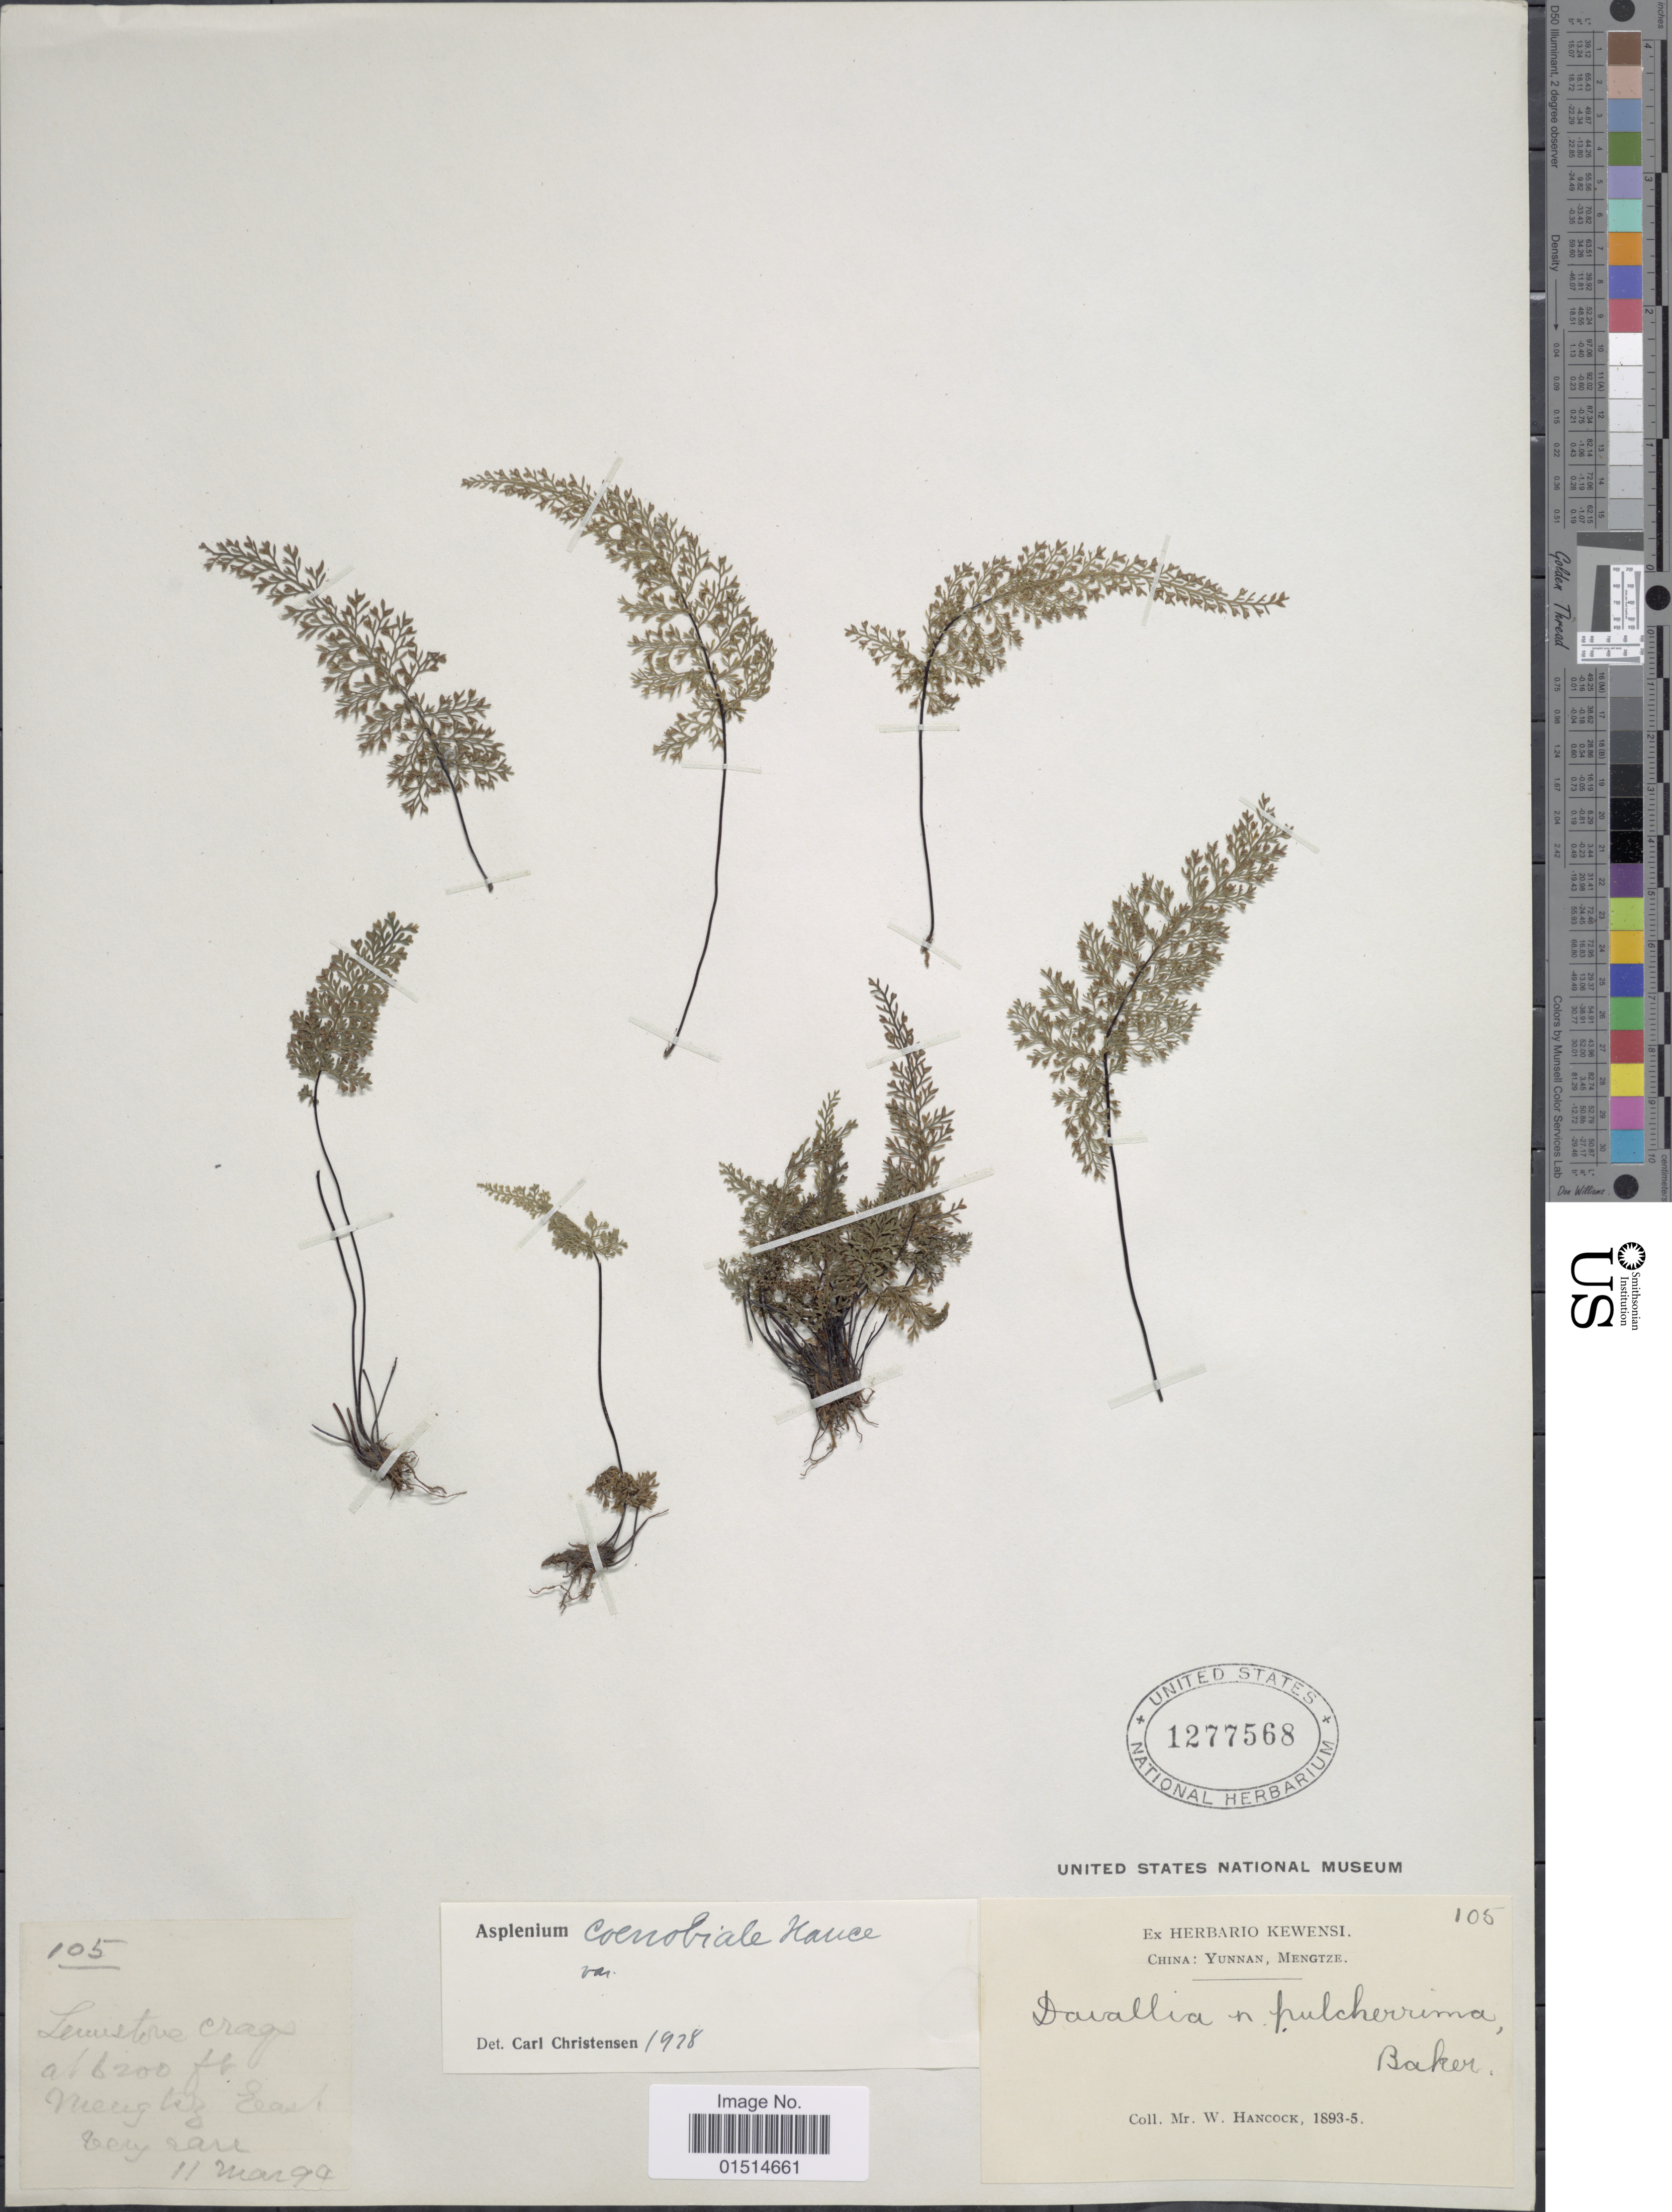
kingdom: Plantae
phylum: Tracheophyta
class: Polypodiopsida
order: Polypodiales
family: Aspleniaceae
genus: Asplenium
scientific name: Asplenium coenobiale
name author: Hance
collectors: W. Hancock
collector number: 105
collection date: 1893/1895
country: China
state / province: Yunnan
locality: Yunnan, Mengtze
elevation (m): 1890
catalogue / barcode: US 1277568